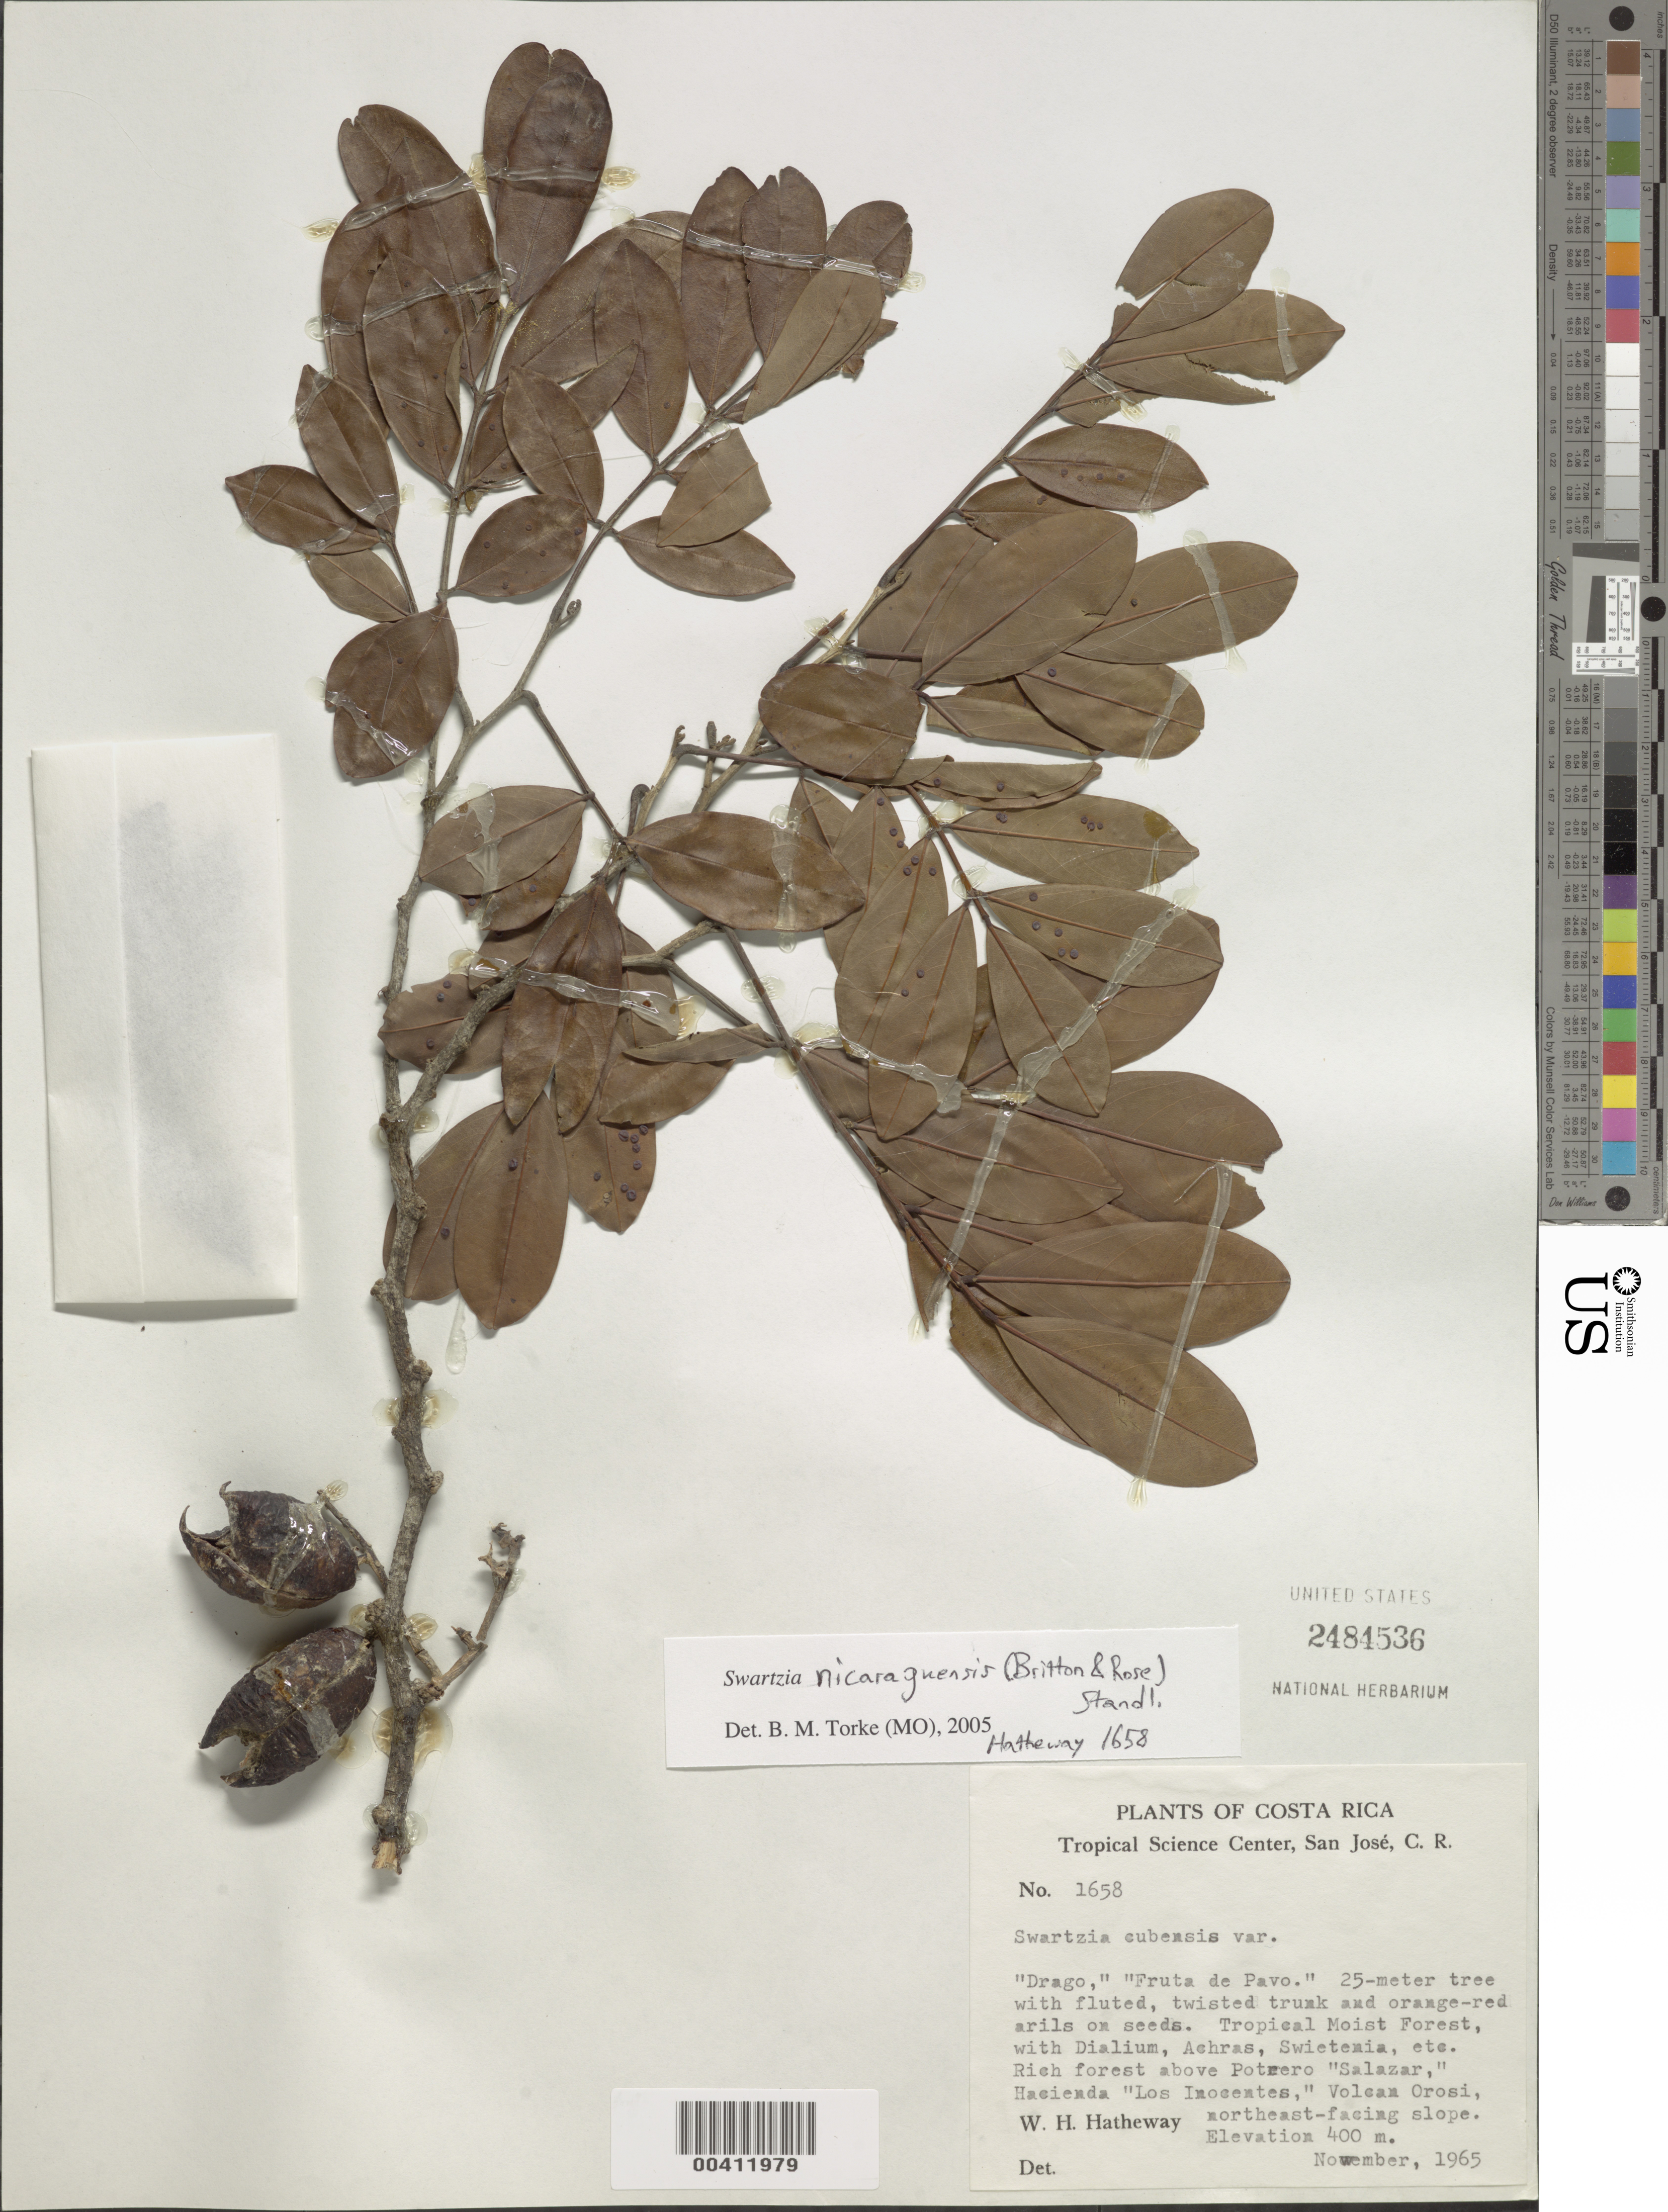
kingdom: Plantae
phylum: Tracheophyta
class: Magnoliopsida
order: Fabales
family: Fabaceae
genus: Swartzia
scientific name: Swartzia nicaraguensis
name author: (Britton & Rose) Standl.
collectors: W. H. Hatheway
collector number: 1658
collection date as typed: Nov 1956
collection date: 1956-11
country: Costa Rica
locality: Potrero "Salazar", Hacienda "Los Inocentes", Volcan Orosi NE slope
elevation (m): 400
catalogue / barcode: US 2484536